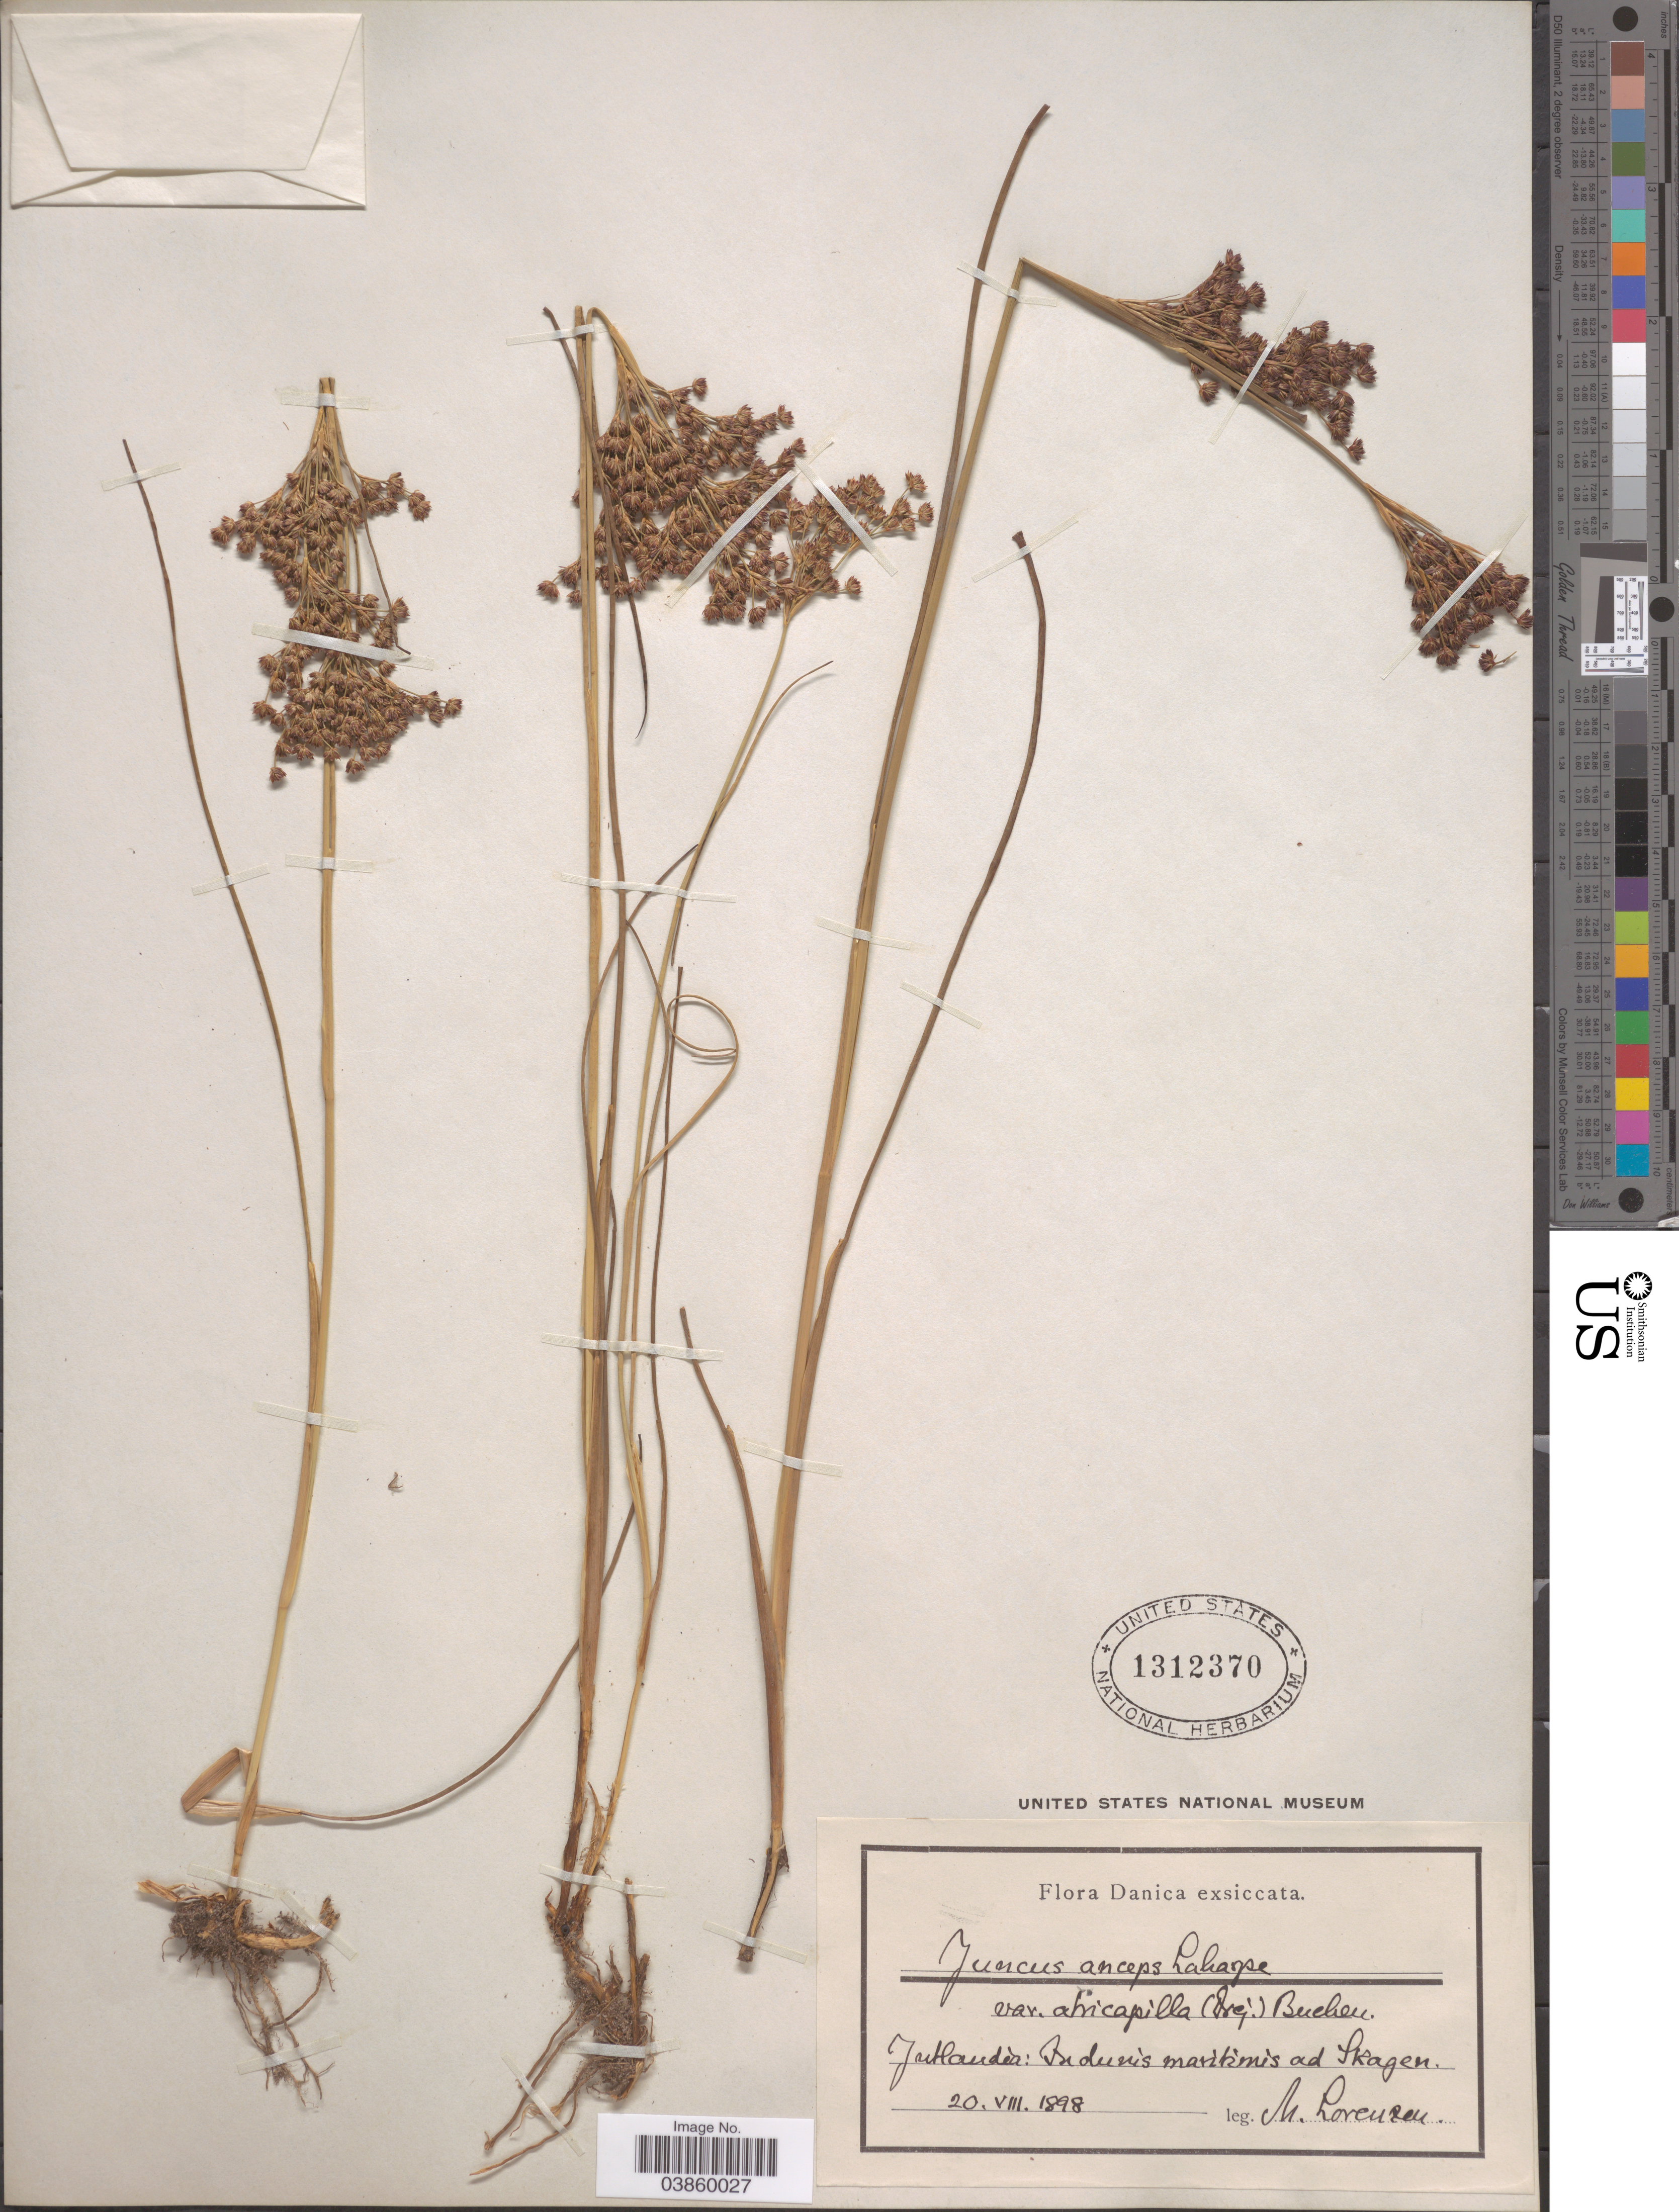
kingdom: Plantae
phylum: Tracheophyta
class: Liliopsida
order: Poales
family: Juncaceae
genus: Juncus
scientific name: Juncus anceps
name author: Laharpe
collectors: M. Lorenzen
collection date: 1898-08-20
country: Denmark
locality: Danica. Jutlandia: In dunis maritimis ad Skagen.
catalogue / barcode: US 1312370